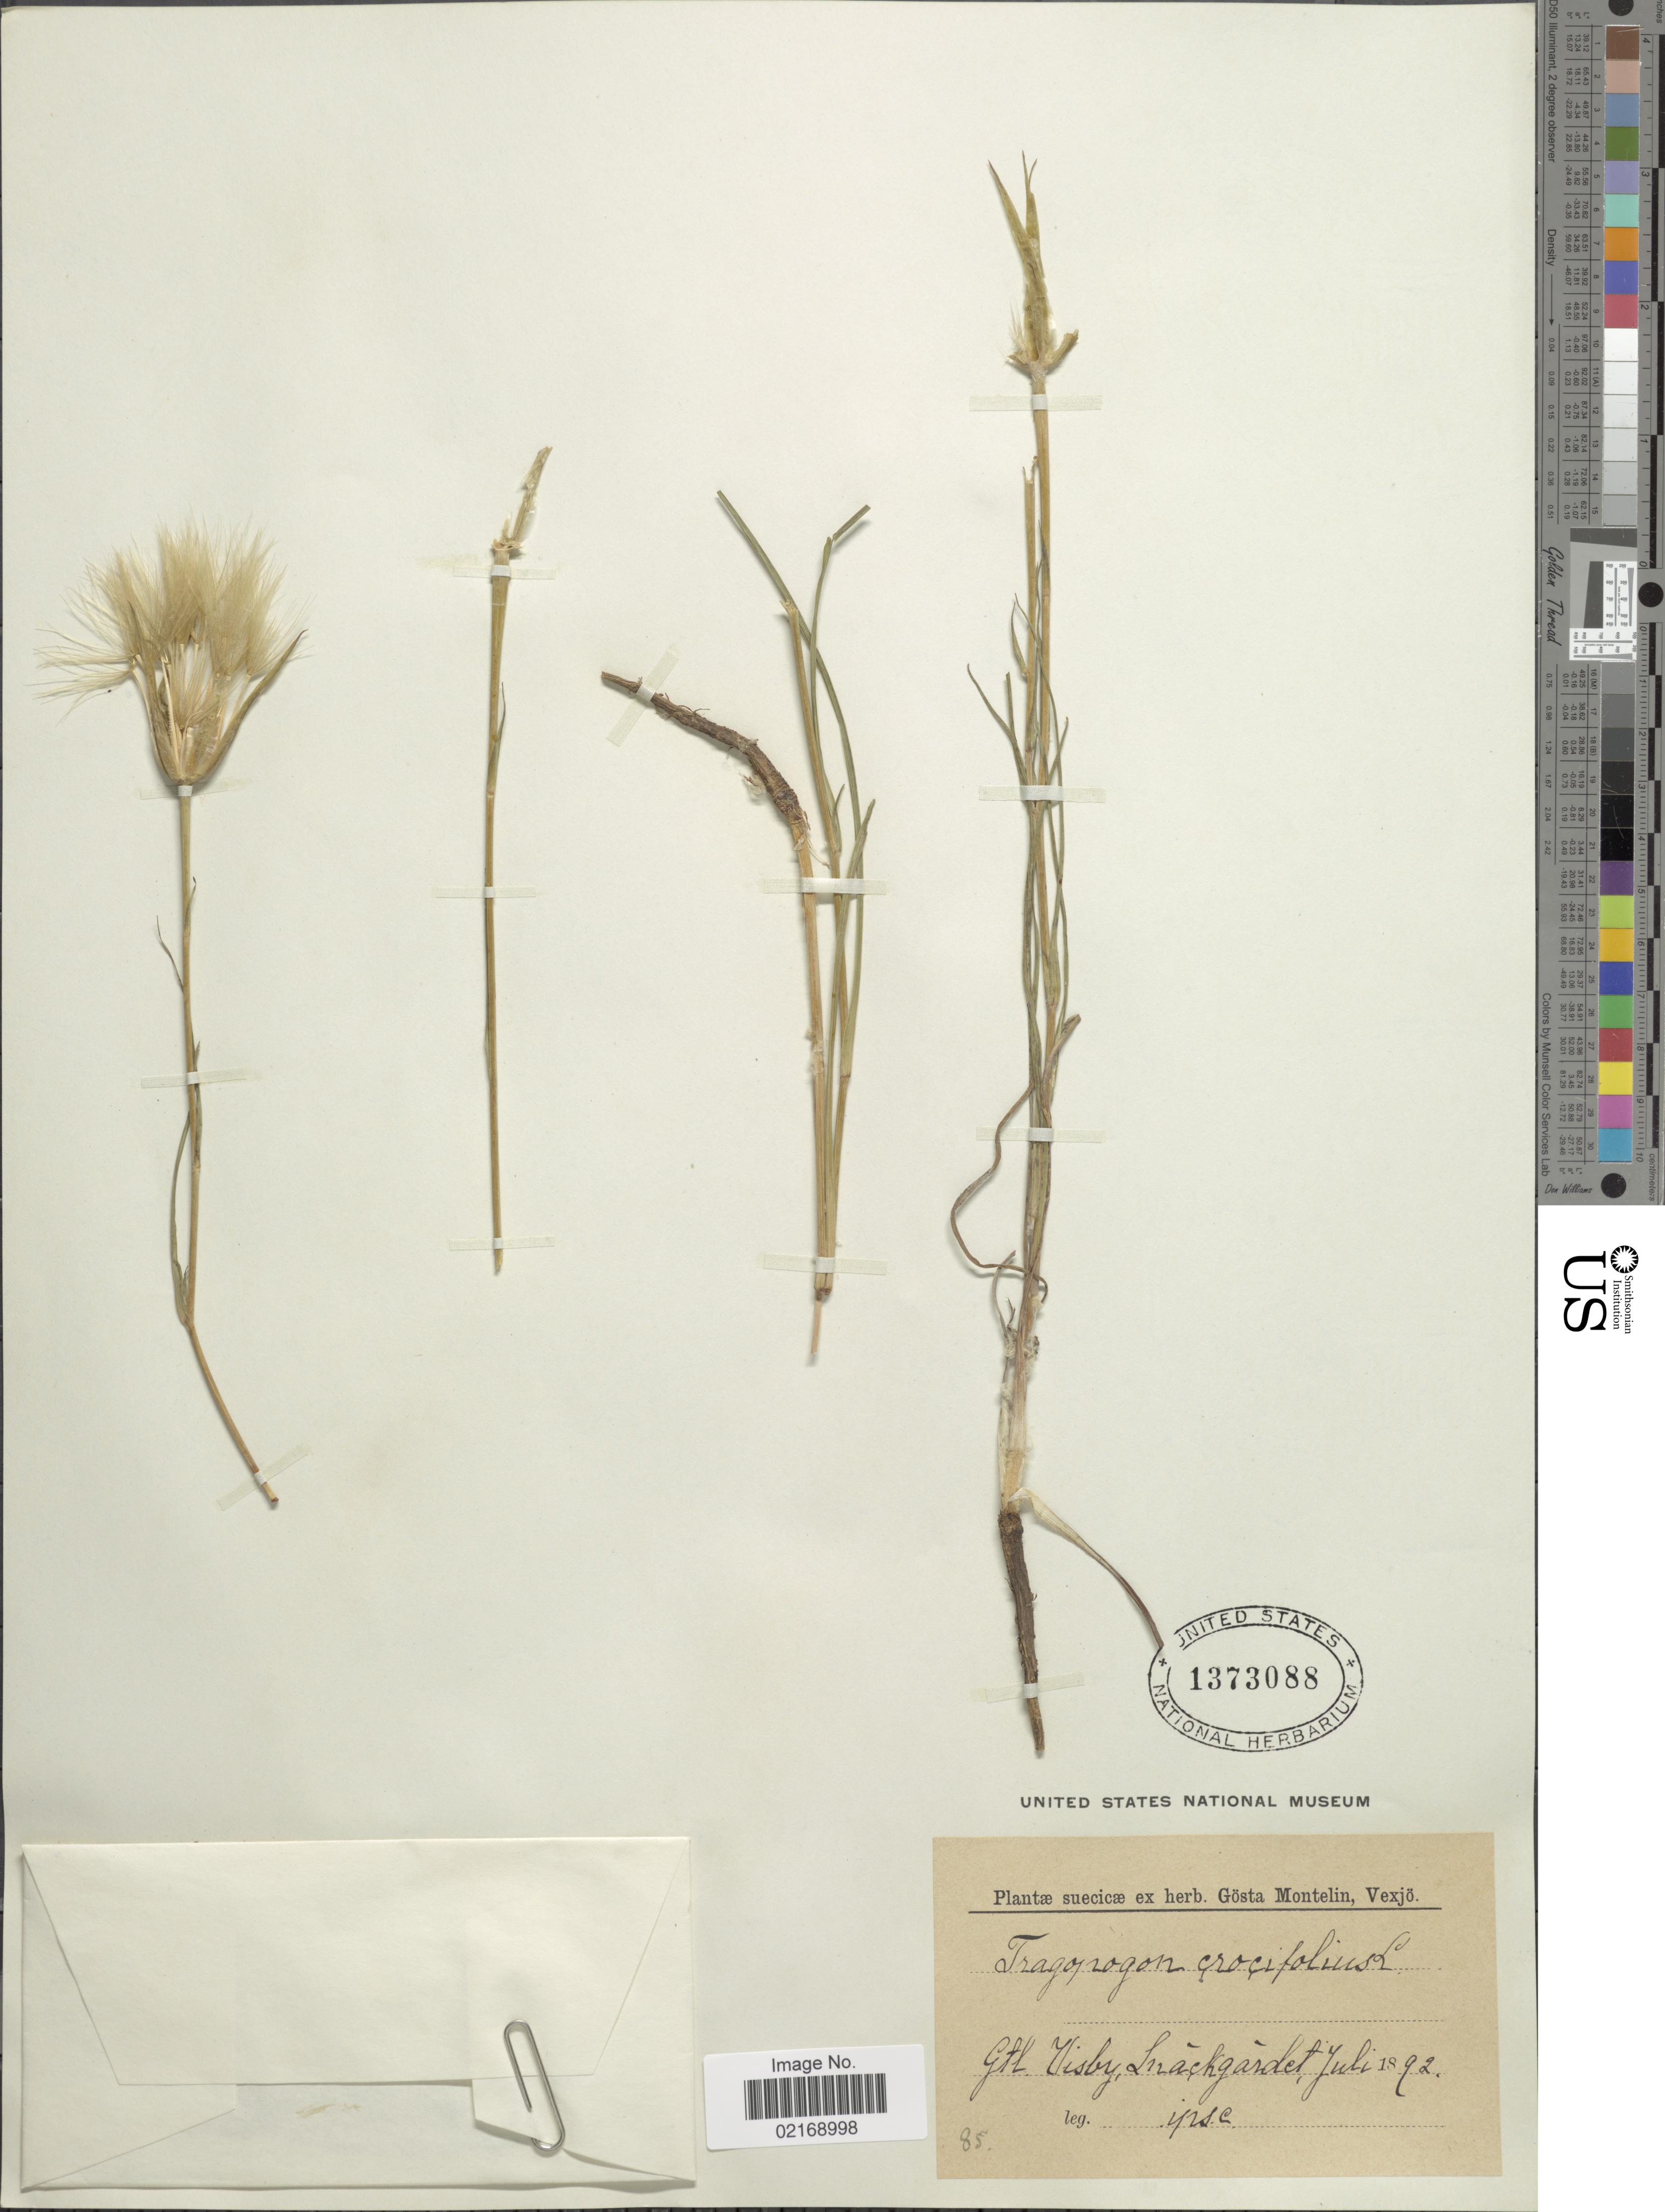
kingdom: Plantae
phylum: Tracheophyta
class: Magnoliopsida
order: Asterales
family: Asteraceae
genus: Tragopogon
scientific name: Tragopogon crocifolius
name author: L.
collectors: -. Yise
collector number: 85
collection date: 1892-07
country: Sweden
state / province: Gotland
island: Gotland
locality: Suecicae. Gtl. Visby, Snäckgärdet.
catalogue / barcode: US 1373088